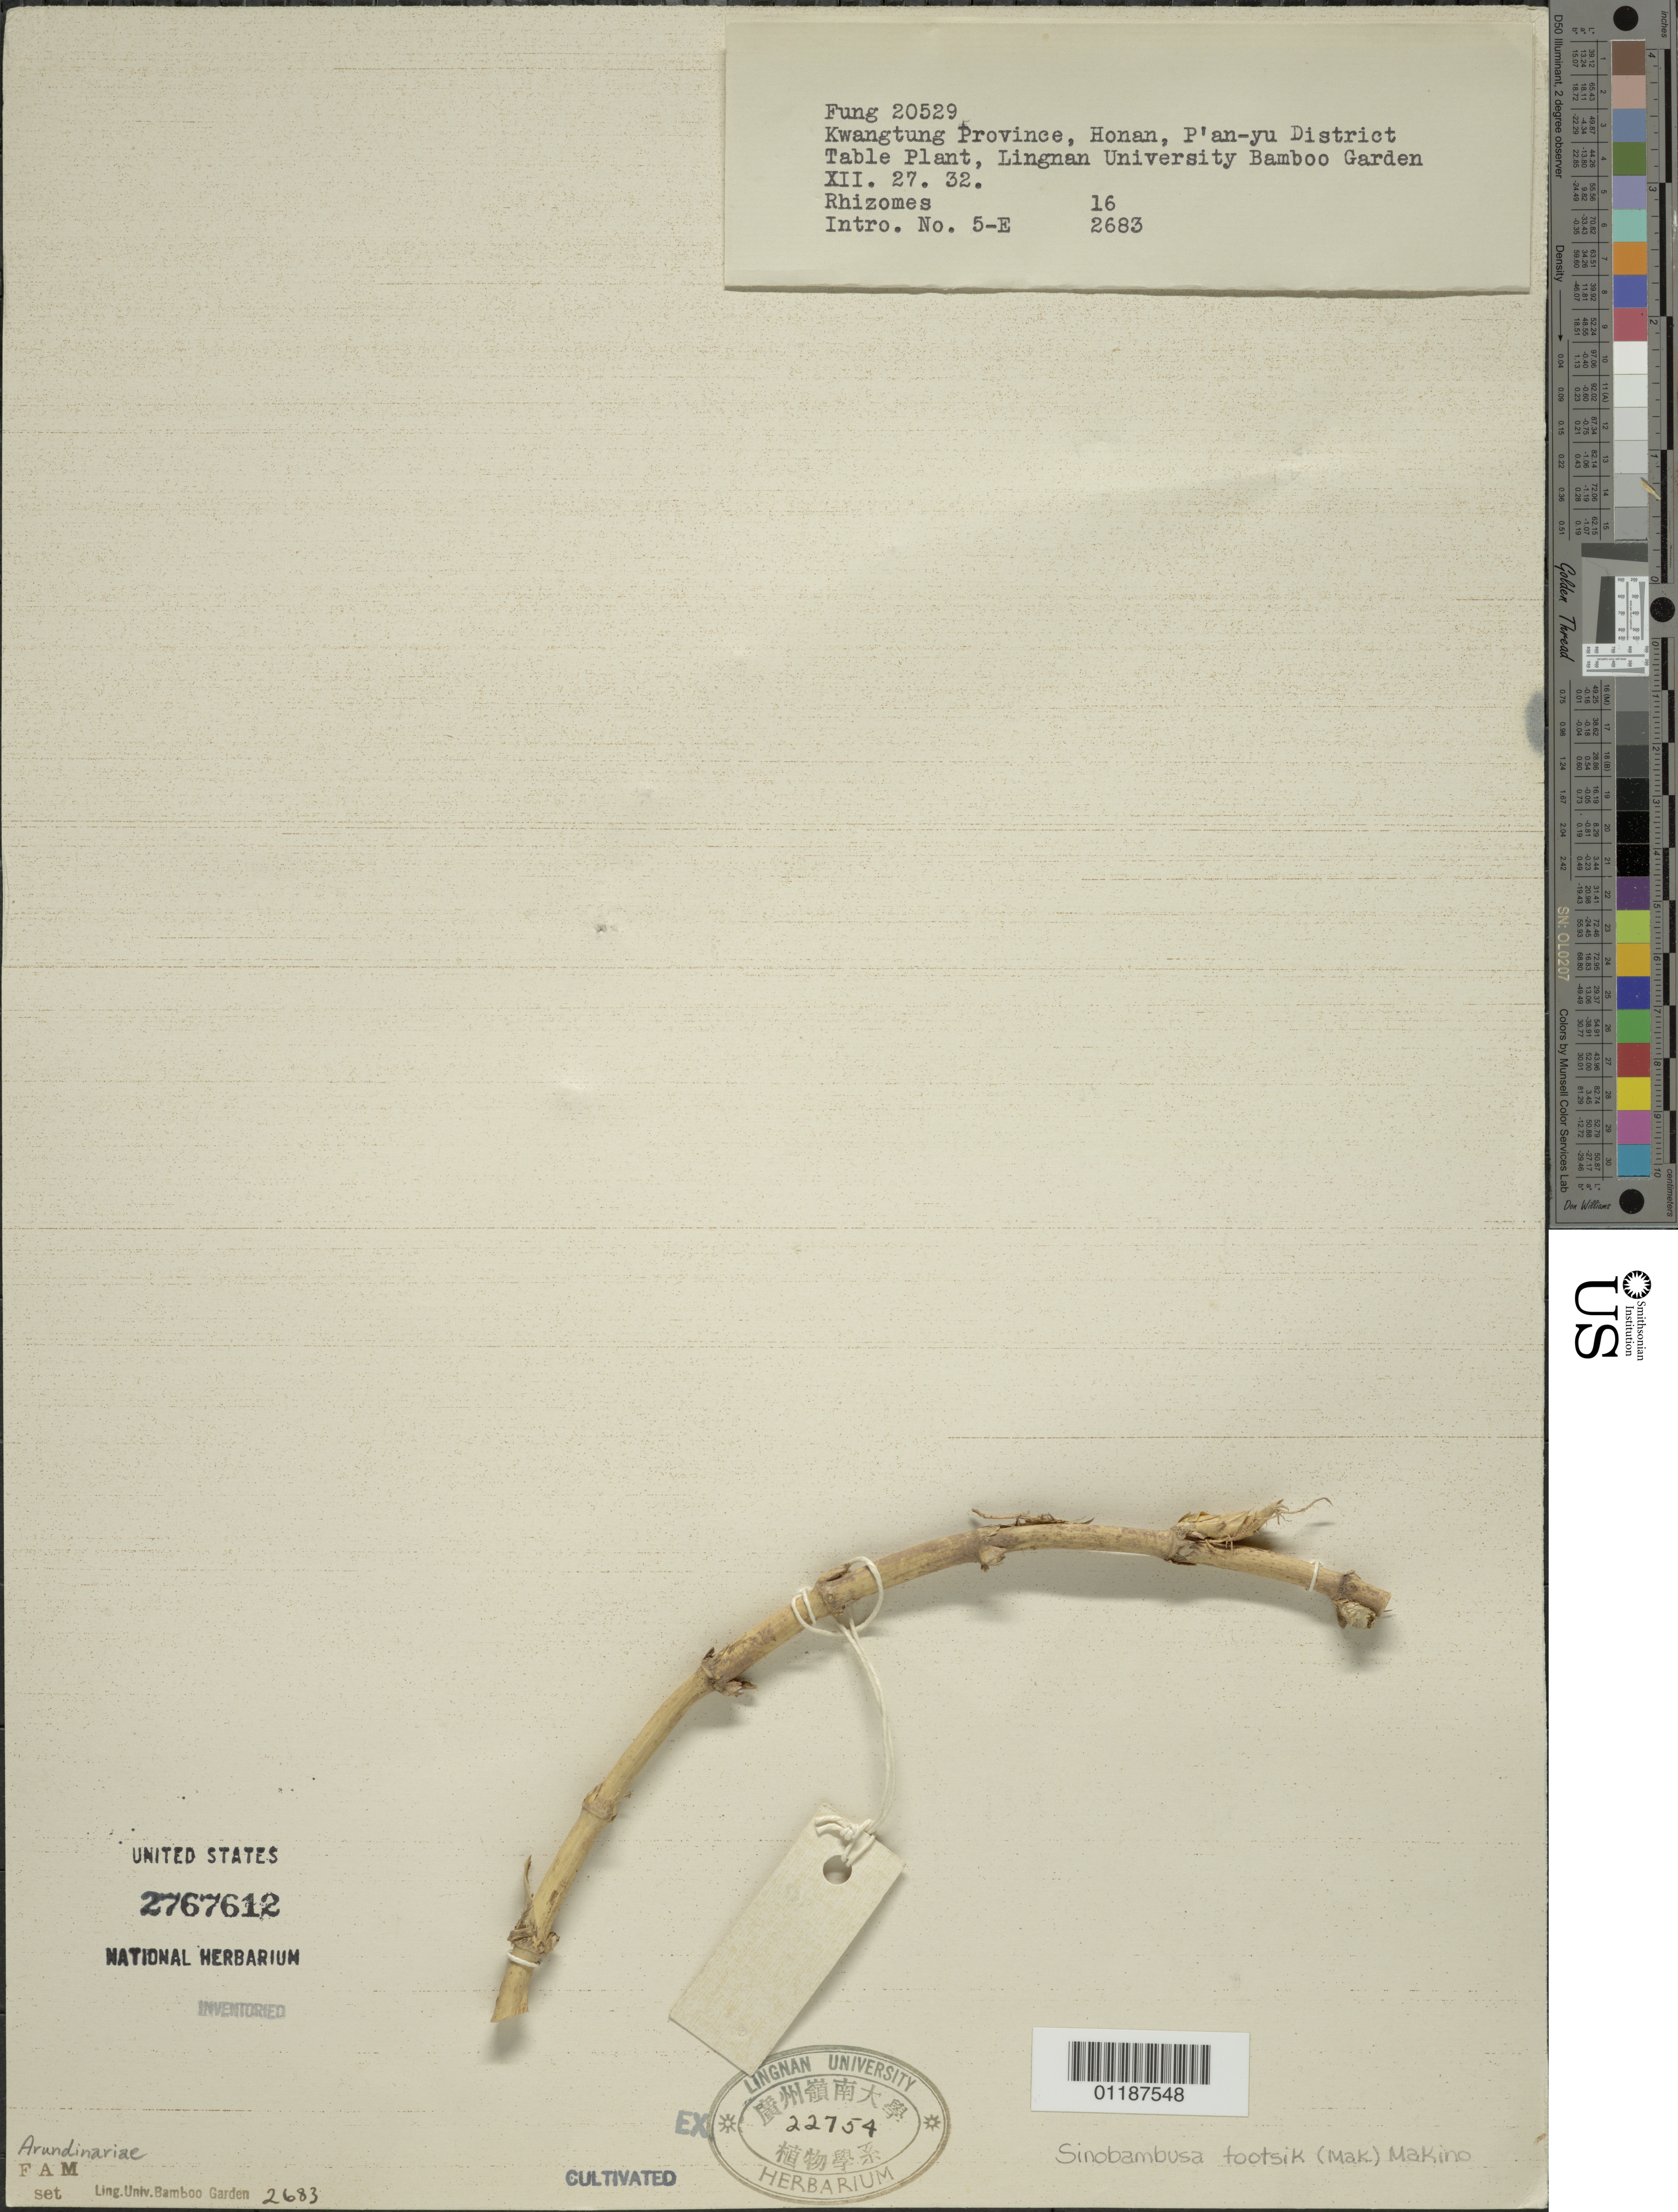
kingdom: Plantae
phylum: Tracheophyta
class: Liliopsida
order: Poales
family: Poaceae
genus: Sinobambusa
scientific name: Sinobambusa tootsik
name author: Makino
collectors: H. L. Fung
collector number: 20529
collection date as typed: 27 Dec 1932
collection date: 1932-12-27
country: China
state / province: Guangdong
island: Honam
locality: Lingnan Uniersity Bamboo Garden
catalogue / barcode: US 2767612